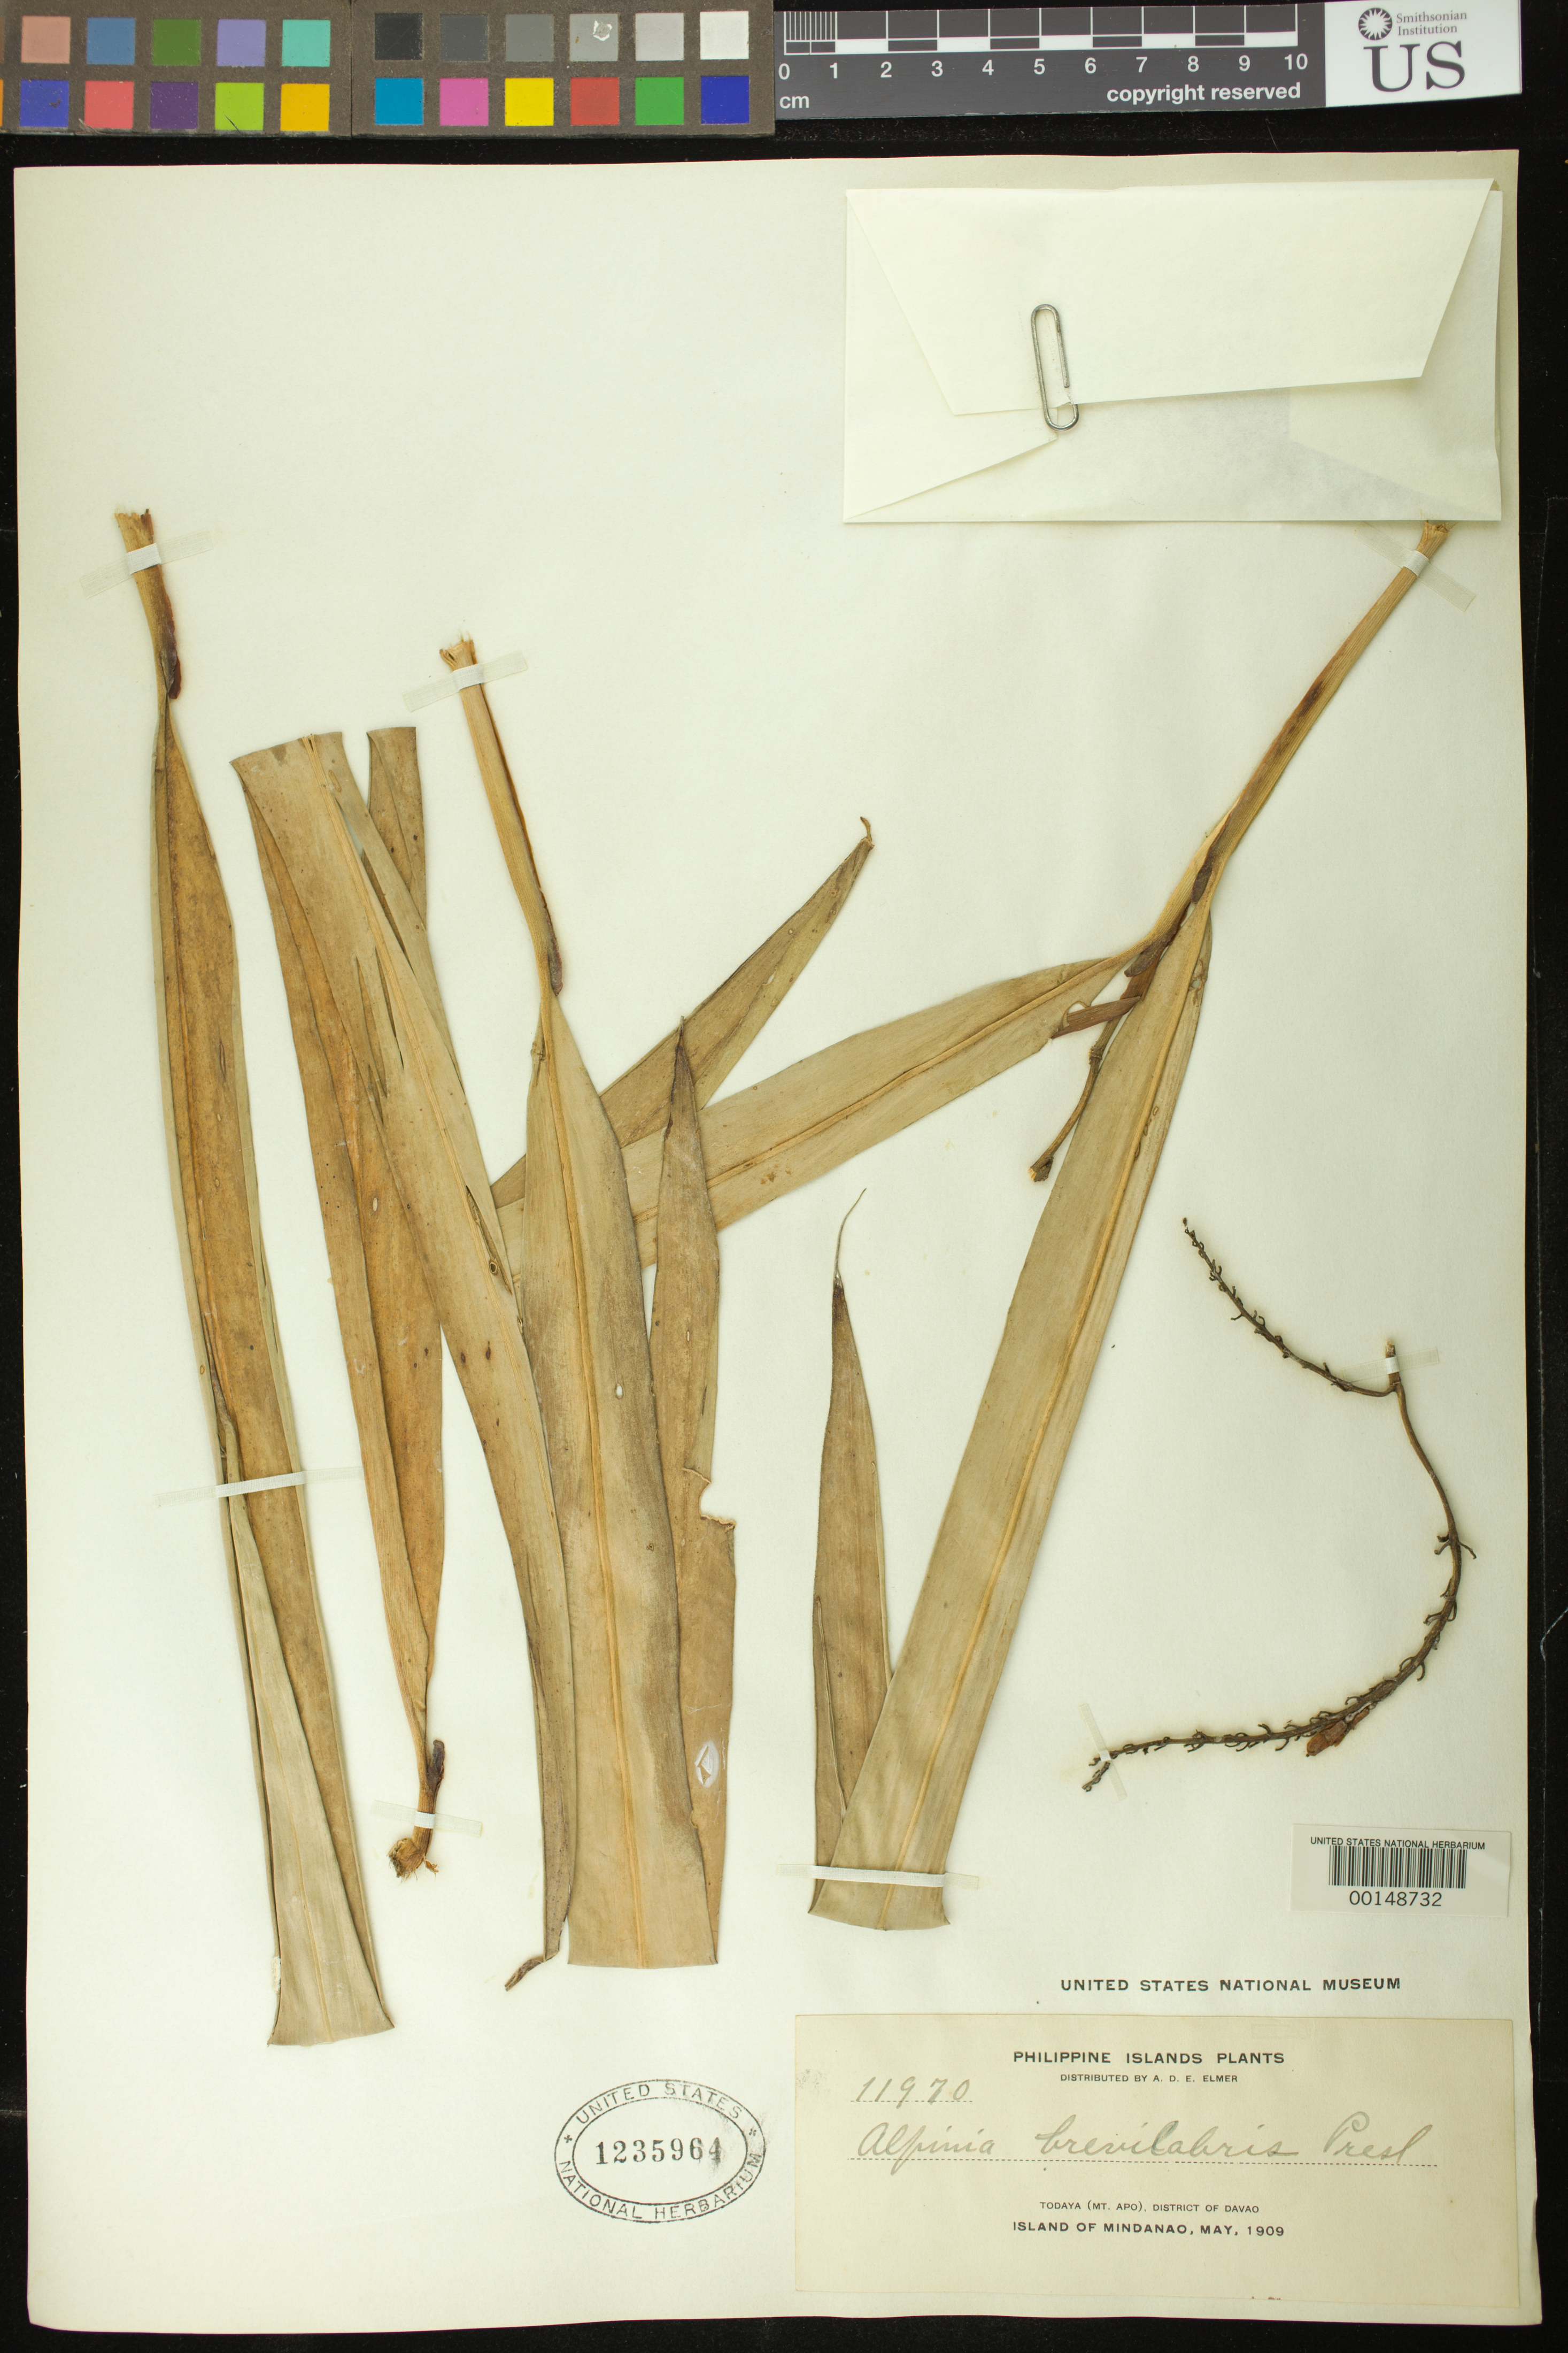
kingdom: Plantae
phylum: Tracheophyta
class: Liliopsida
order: Zingiberales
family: Zingiberaceae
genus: Alpinia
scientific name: Alpinia brevilabris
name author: C. Presl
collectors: A. D. E. Elmer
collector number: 11970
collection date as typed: May 1909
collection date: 1909-05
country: Philippines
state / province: Davao / Soccsksargen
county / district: Cotabato del Norte / Davao del Sur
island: Mindanao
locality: Davao district, Todaya (Mt. Apo)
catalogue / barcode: US 1235964